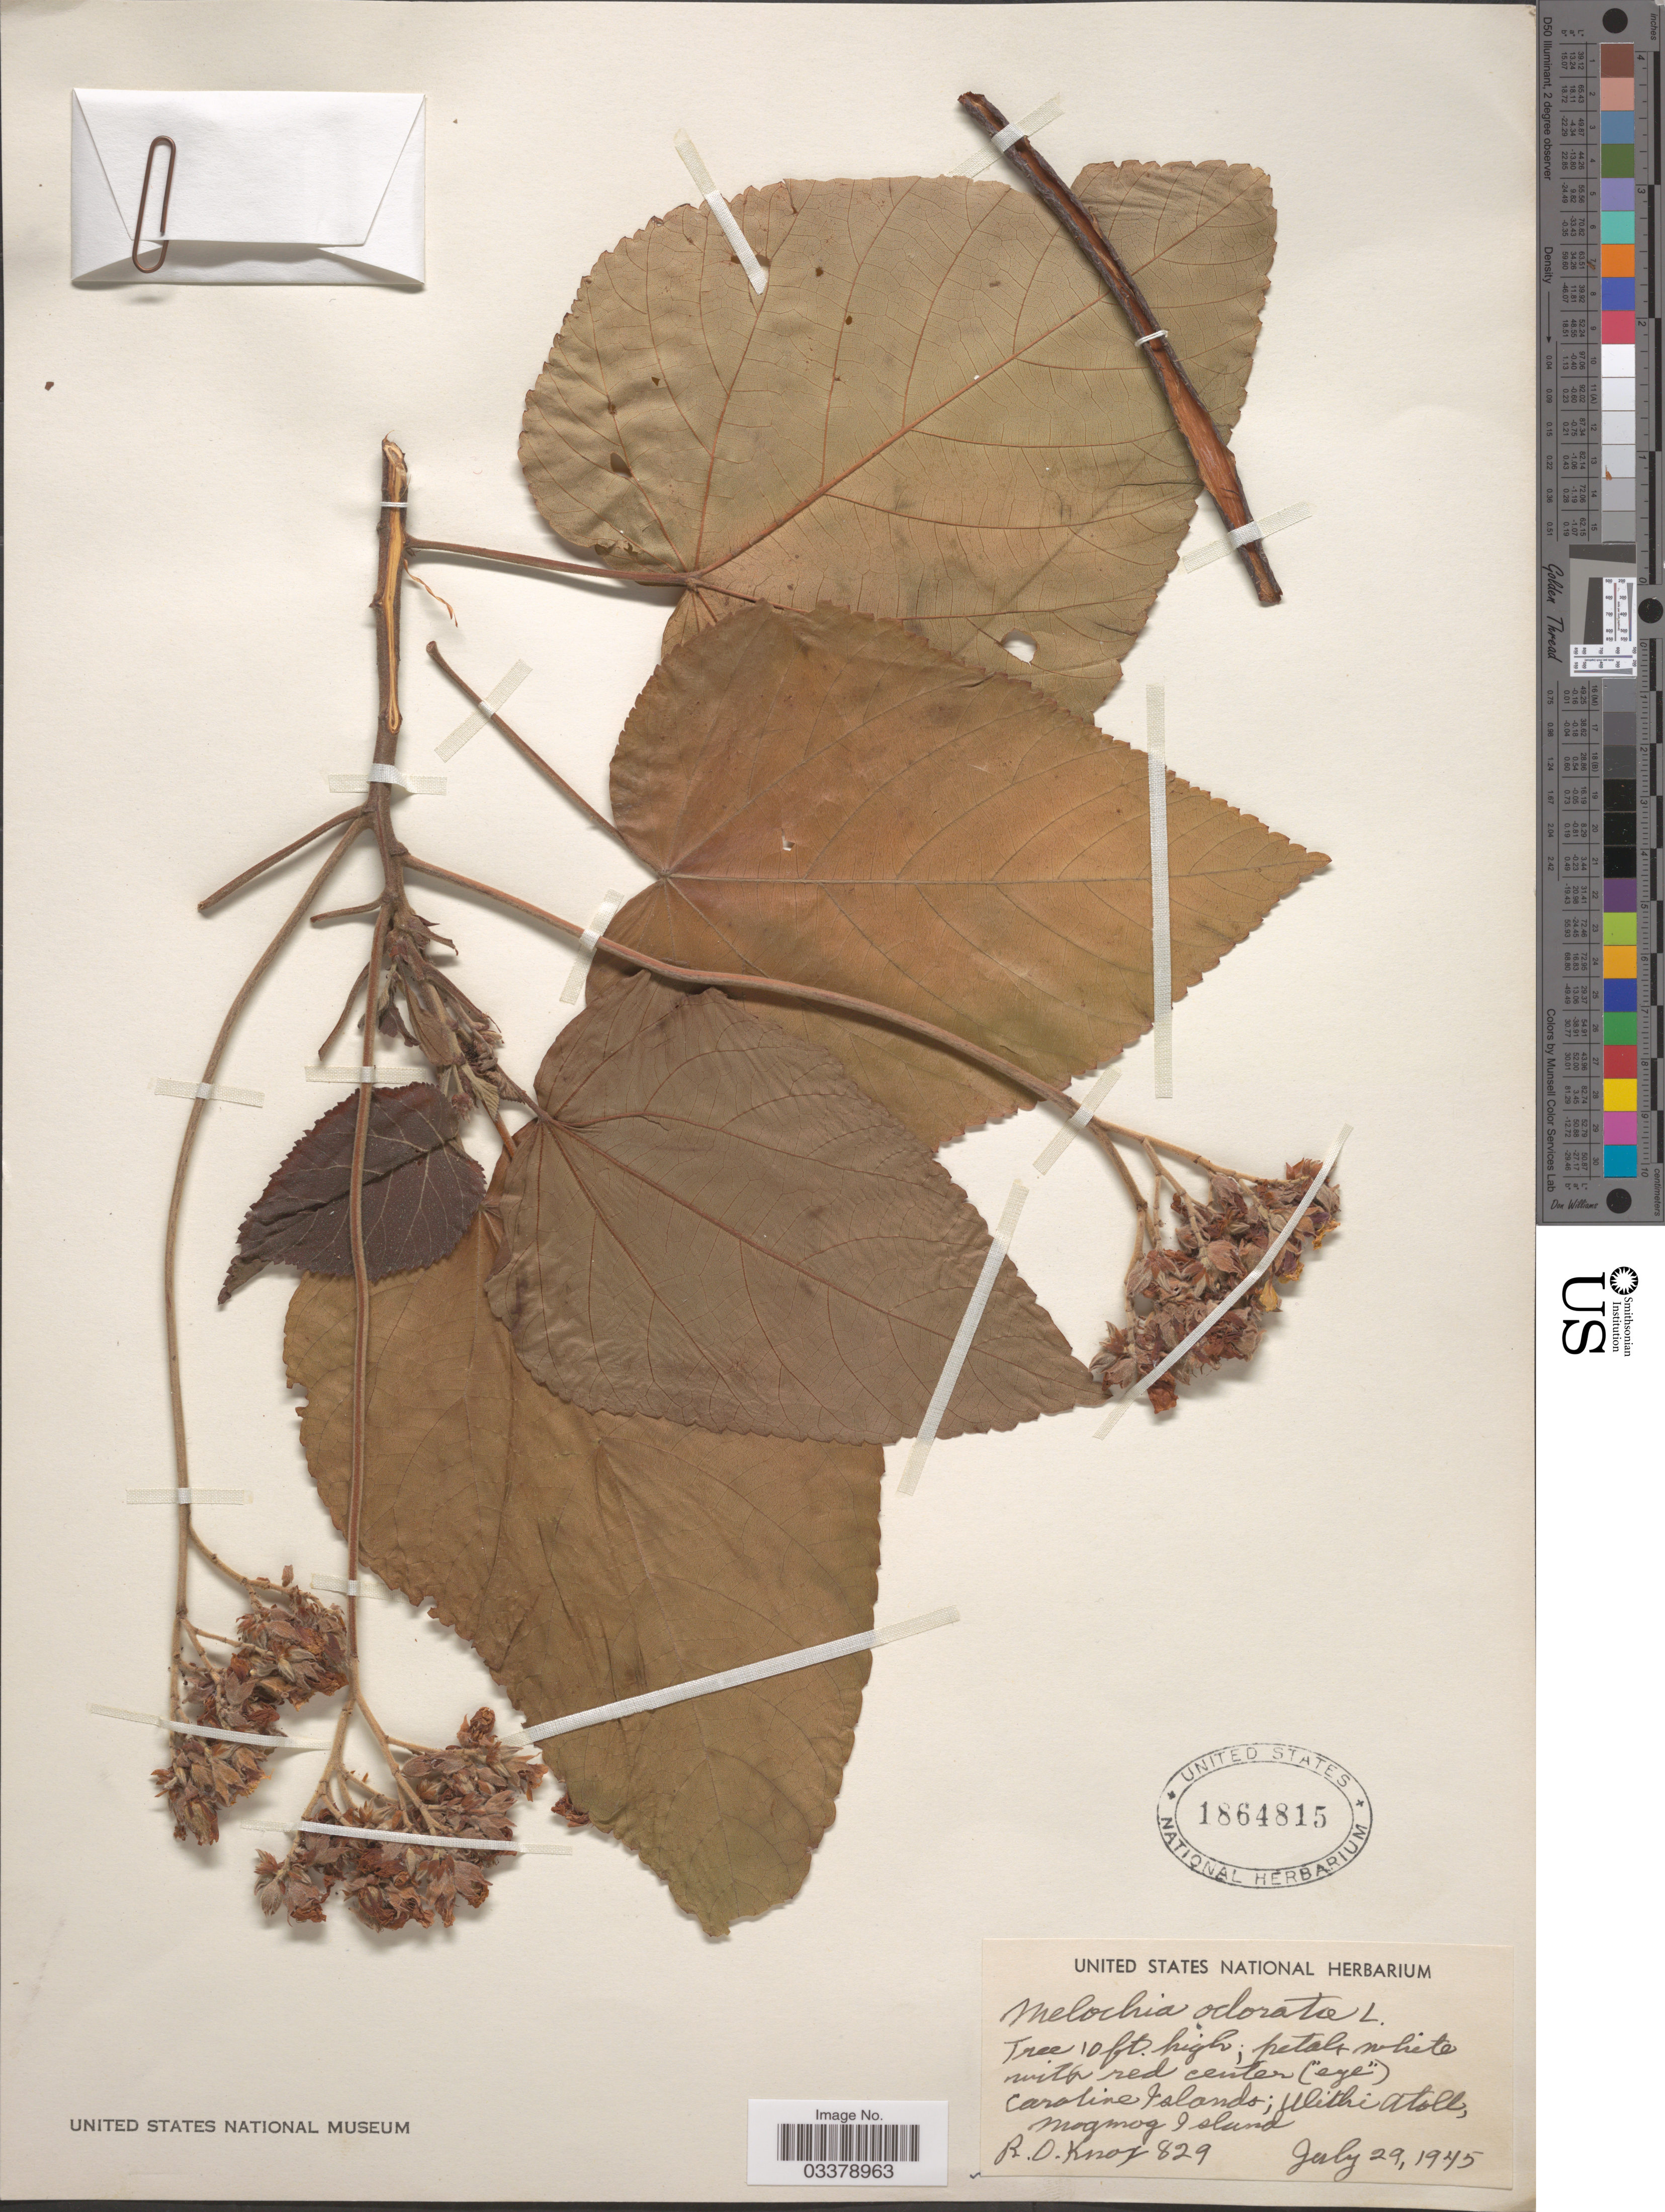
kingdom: Plantae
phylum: Tracheophyta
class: Magnoliopsida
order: Malvales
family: Malvaceae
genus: Melochia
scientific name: Melochia compacta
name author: Hochr.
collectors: R. O. Knox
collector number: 829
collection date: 1945-07-29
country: Micronesia, Federated States of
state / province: Yap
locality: Caroline Islands; Ulithi Atoll, Mogmog Island.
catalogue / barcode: US 1864815